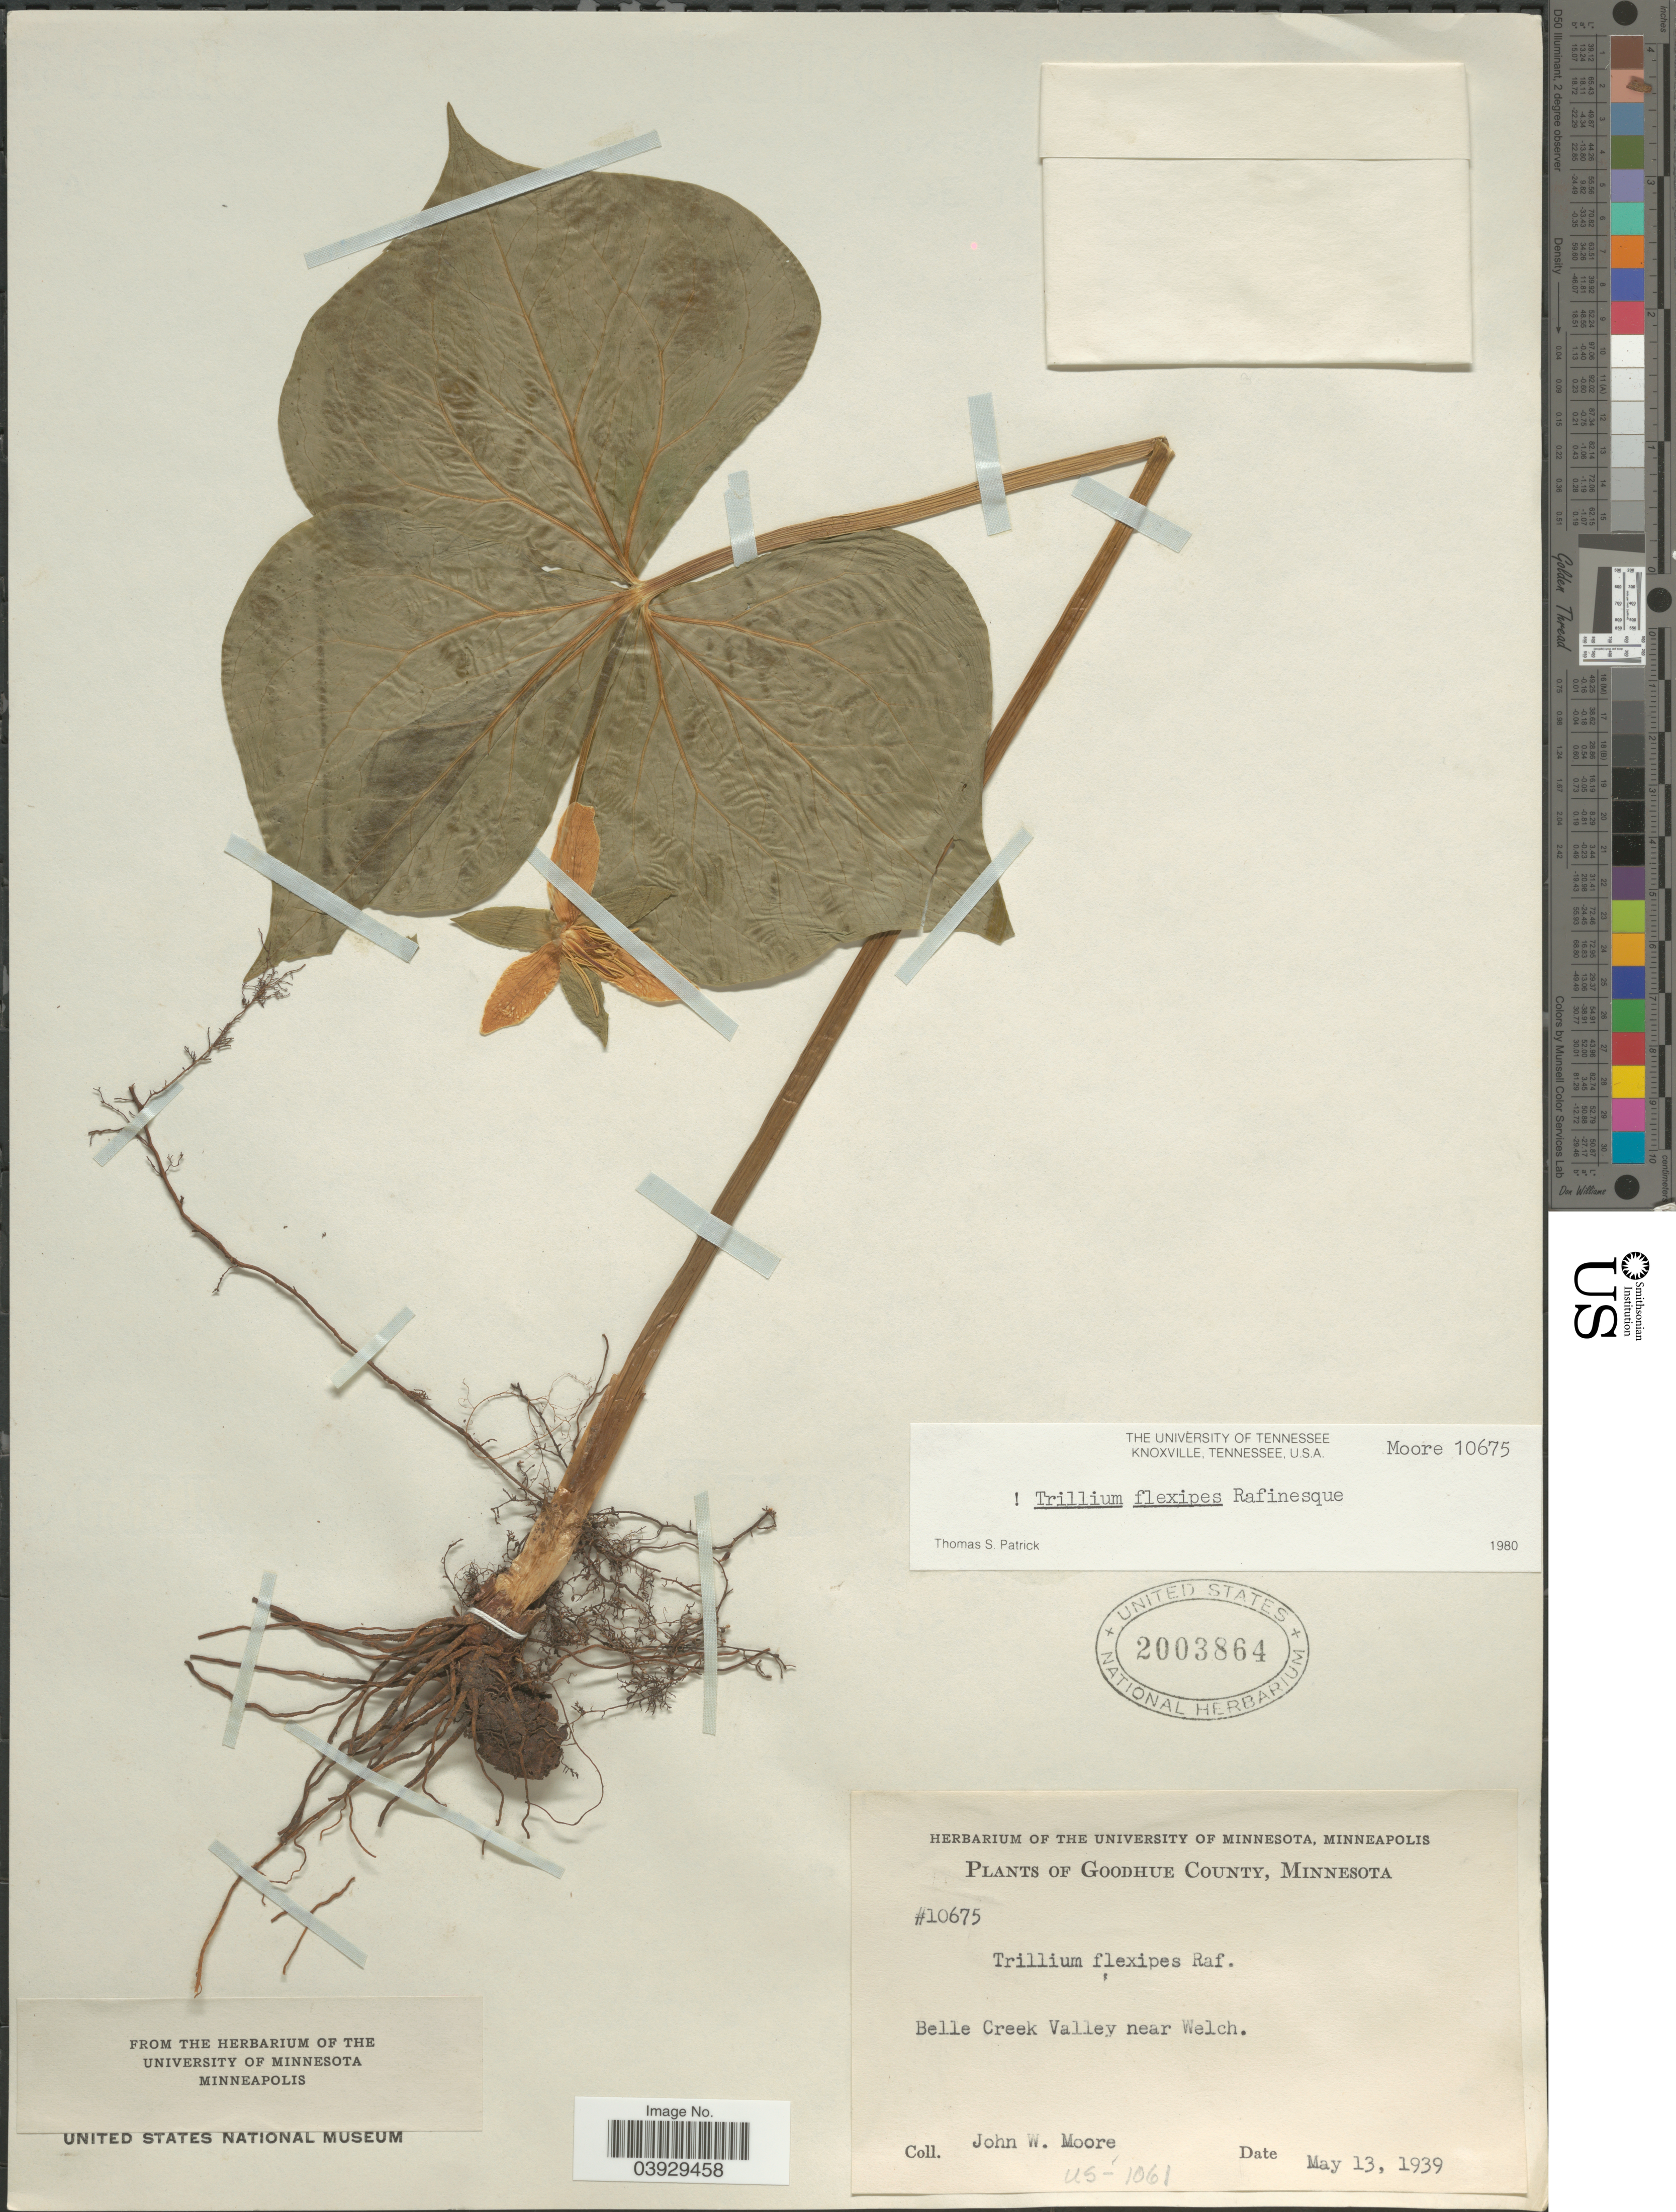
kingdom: Plantae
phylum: Tracheophyta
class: Liliopsida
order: Liliales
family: Melanthiaceae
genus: Trillium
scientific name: Trillium flexipes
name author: Raf.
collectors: J. Moore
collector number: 10675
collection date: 1939-05-13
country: United States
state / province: Minnesota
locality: Goodhue County. Belle Creek Valley near Welch.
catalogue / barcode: US 2003864